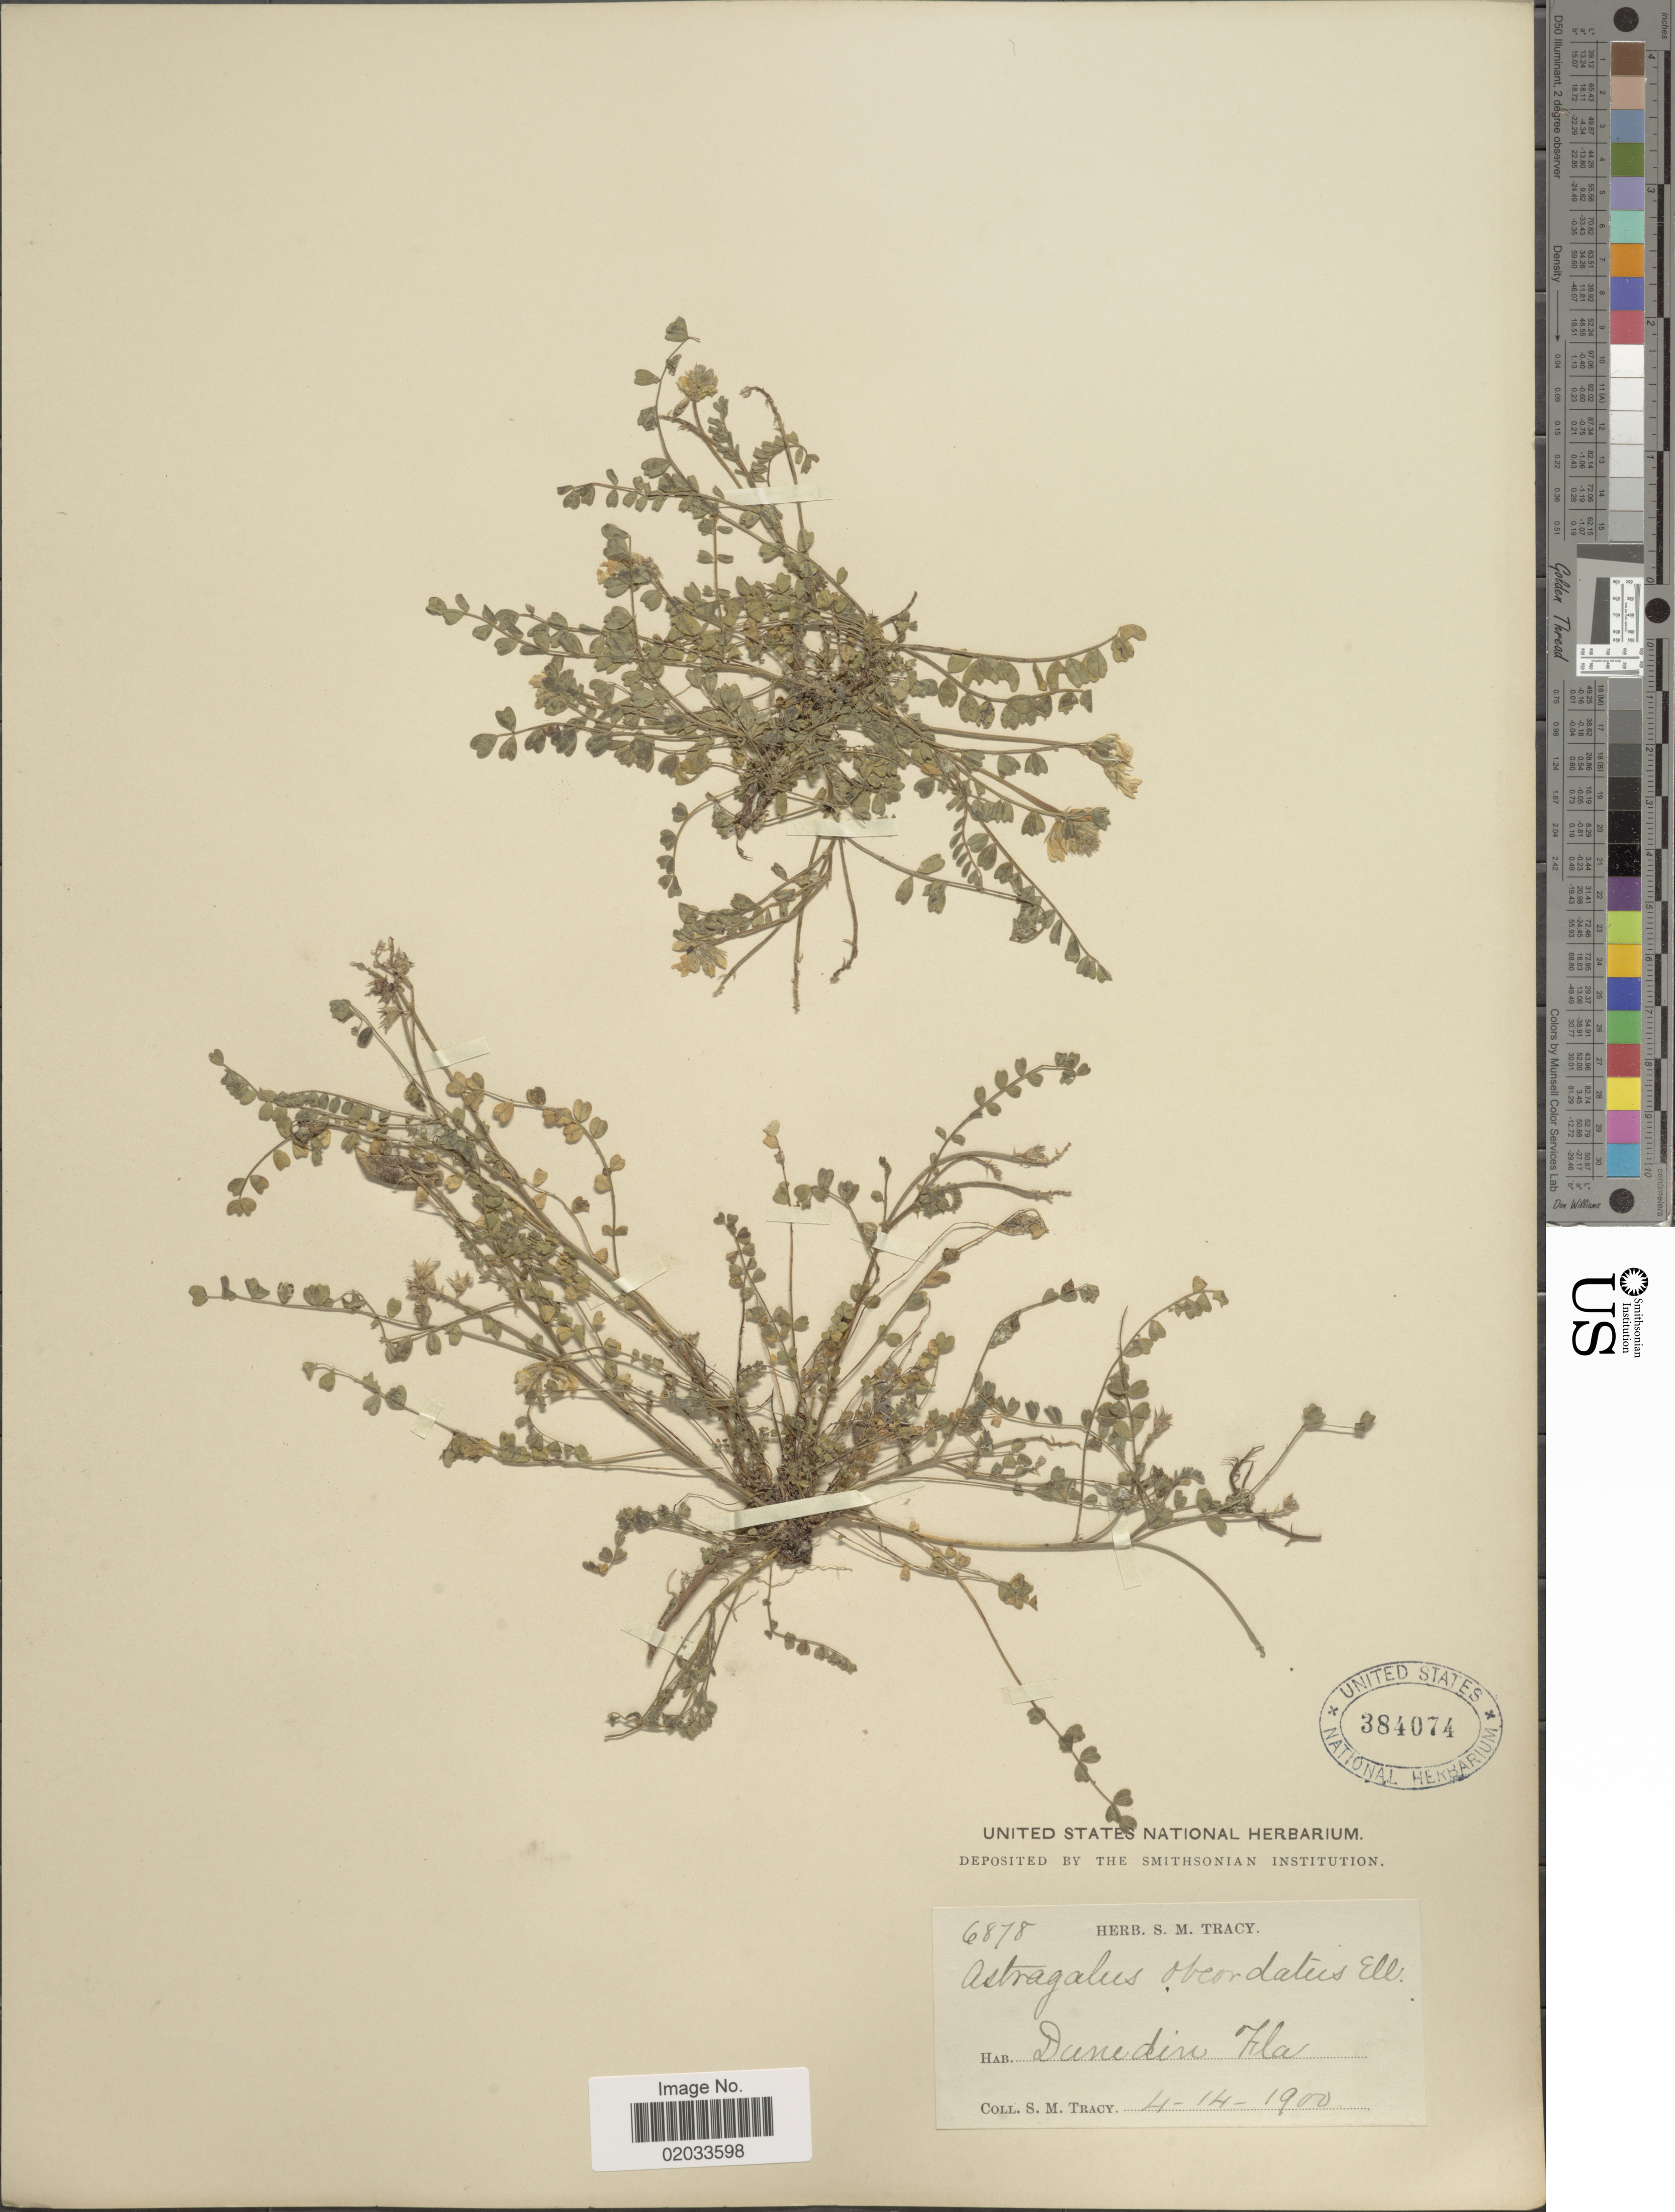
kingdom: Plantae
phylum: Tracheophyta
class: Magnoliopsida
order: Fabales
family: Fabaceae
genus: Astragalus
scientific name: Astragalus obcordatus Boiss., nom. illeg.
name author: Boiss.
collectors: S. M. Tracy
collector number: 6878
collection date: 1900-04-14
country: United States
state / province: Florida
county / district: Pinellas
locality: Dunedin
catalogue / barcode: US 384074